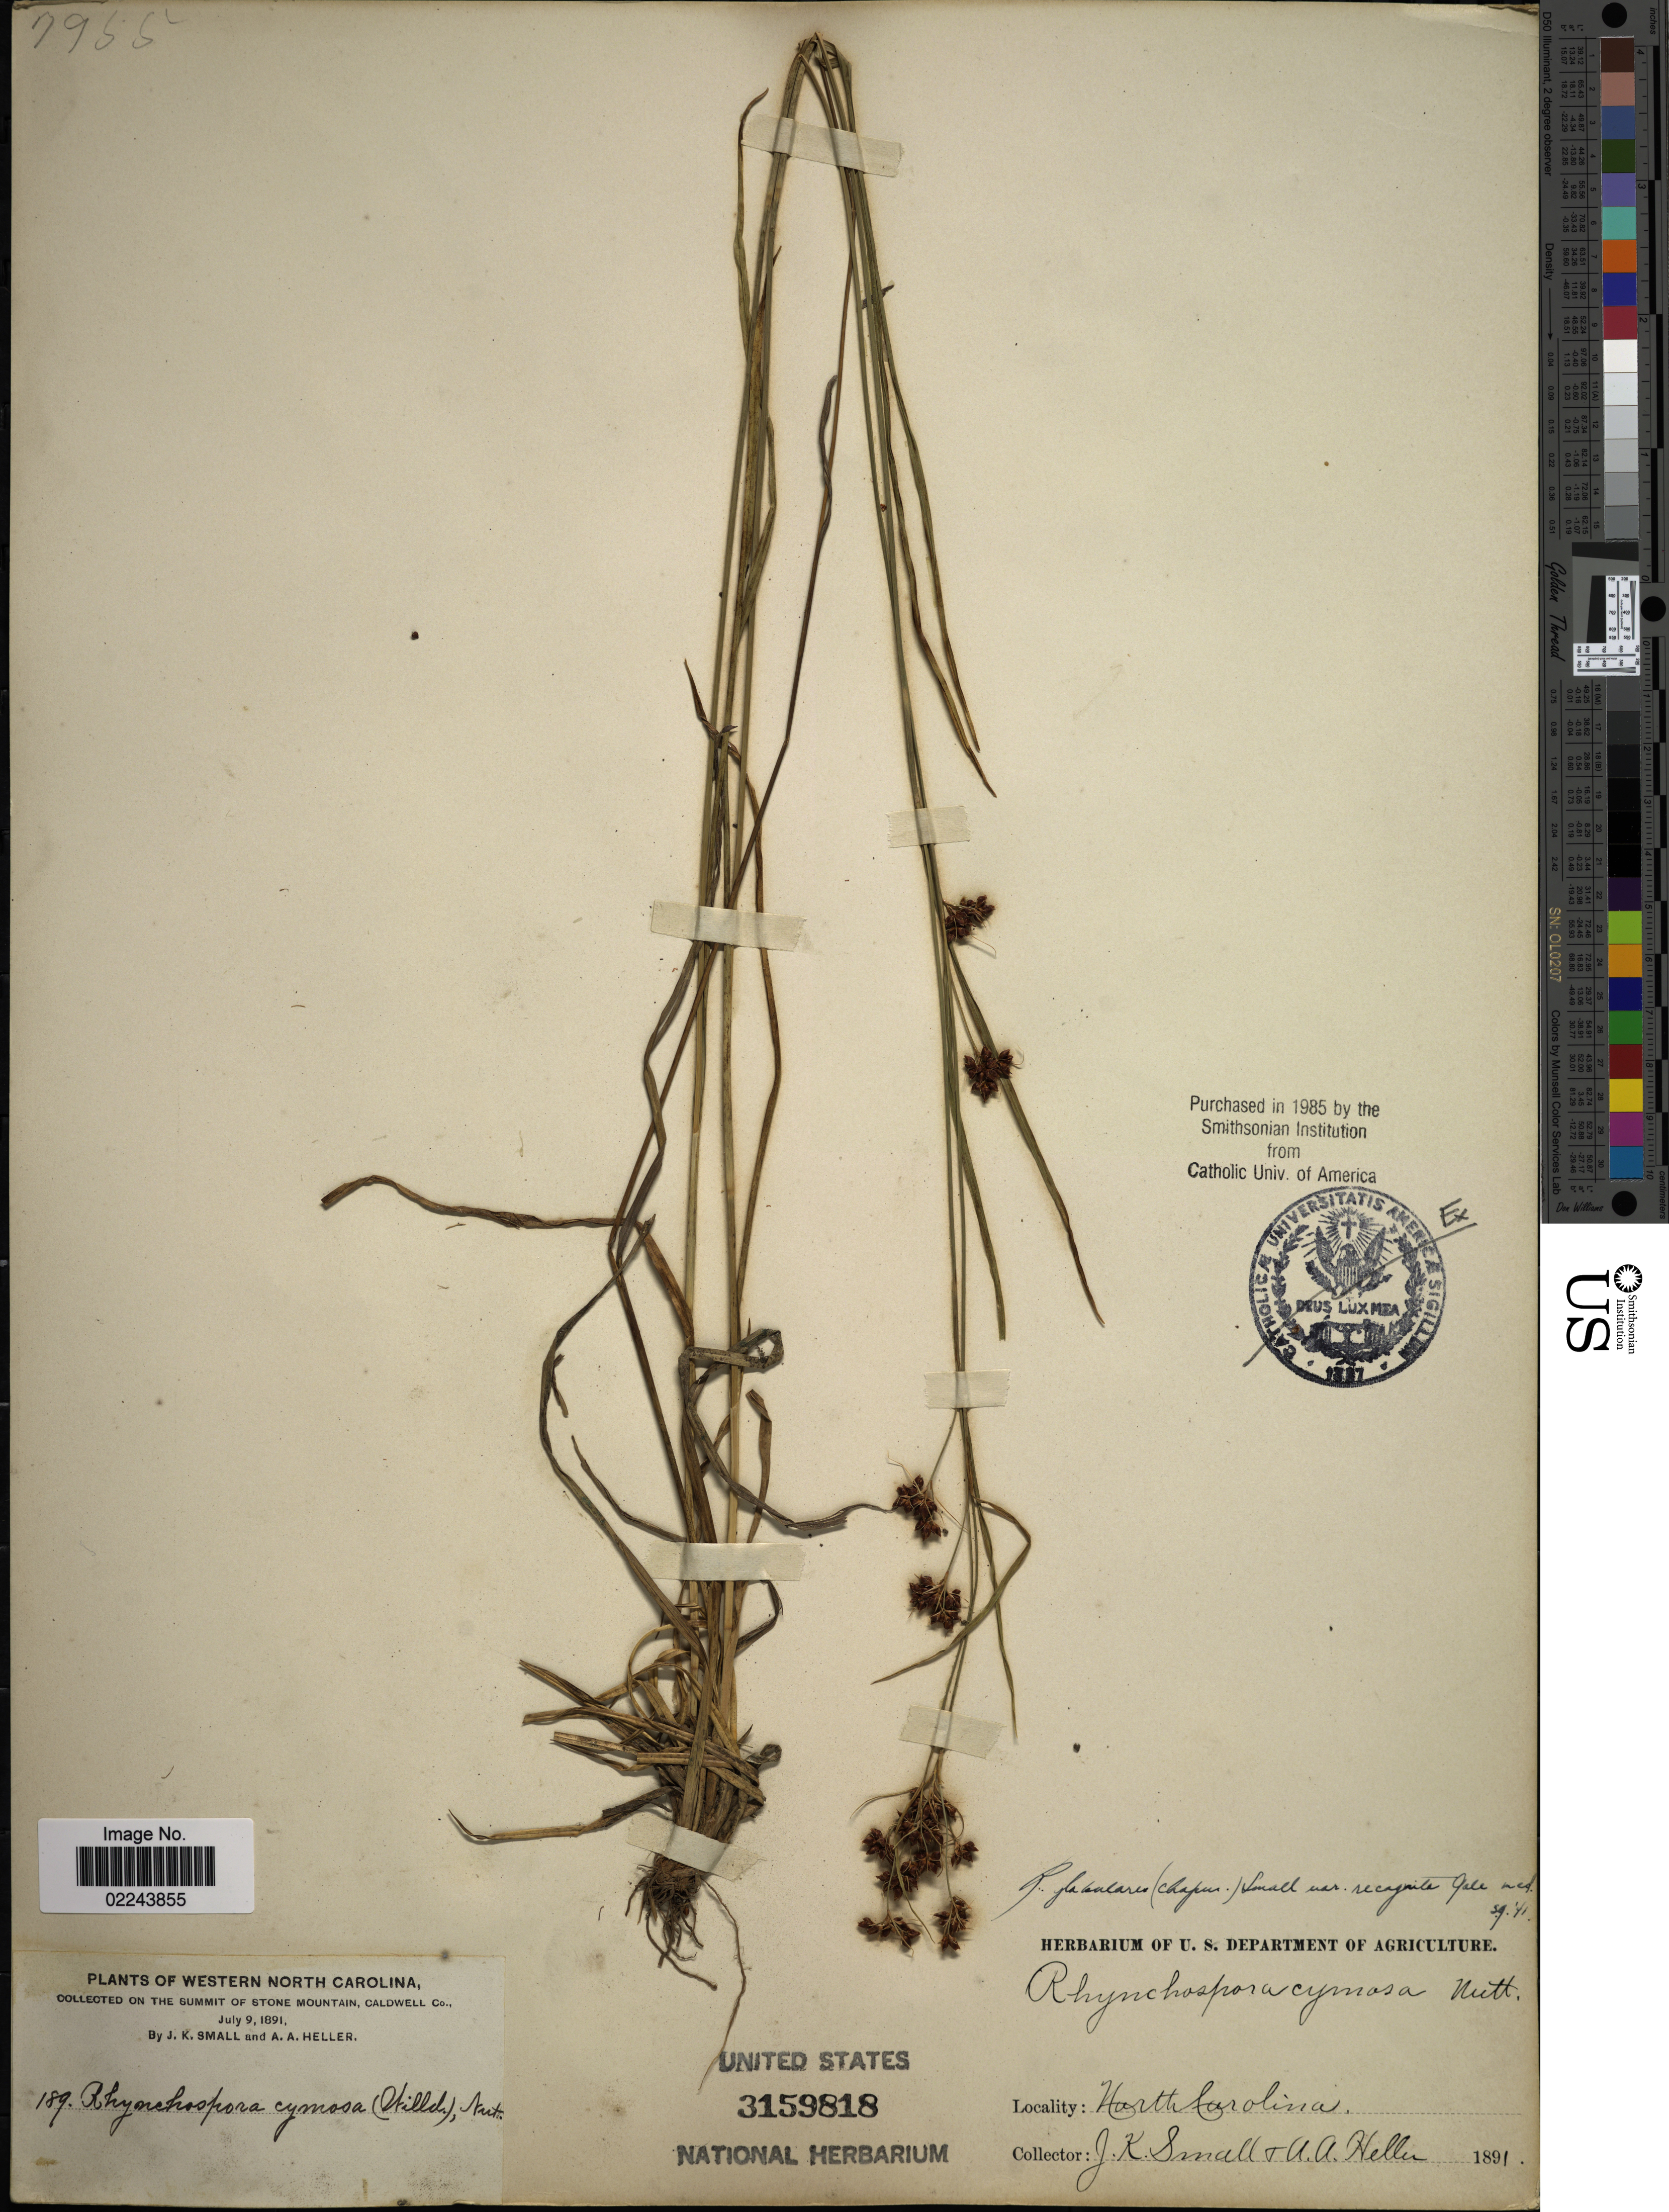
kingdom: Plantae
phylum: Tracheophyta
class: Liliopsida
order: Poales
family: Cyperaceae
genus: Rhynchospora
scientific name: Rhynchospora globularis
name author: (Chapm.) Small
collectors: J. K. Small & A. A. Heller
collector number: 189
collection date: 1891-07-09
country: United States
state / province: North Carolina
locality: Western North Carolina, summit of Stone Mountain, Caldwell Co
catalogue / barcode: US 3159818